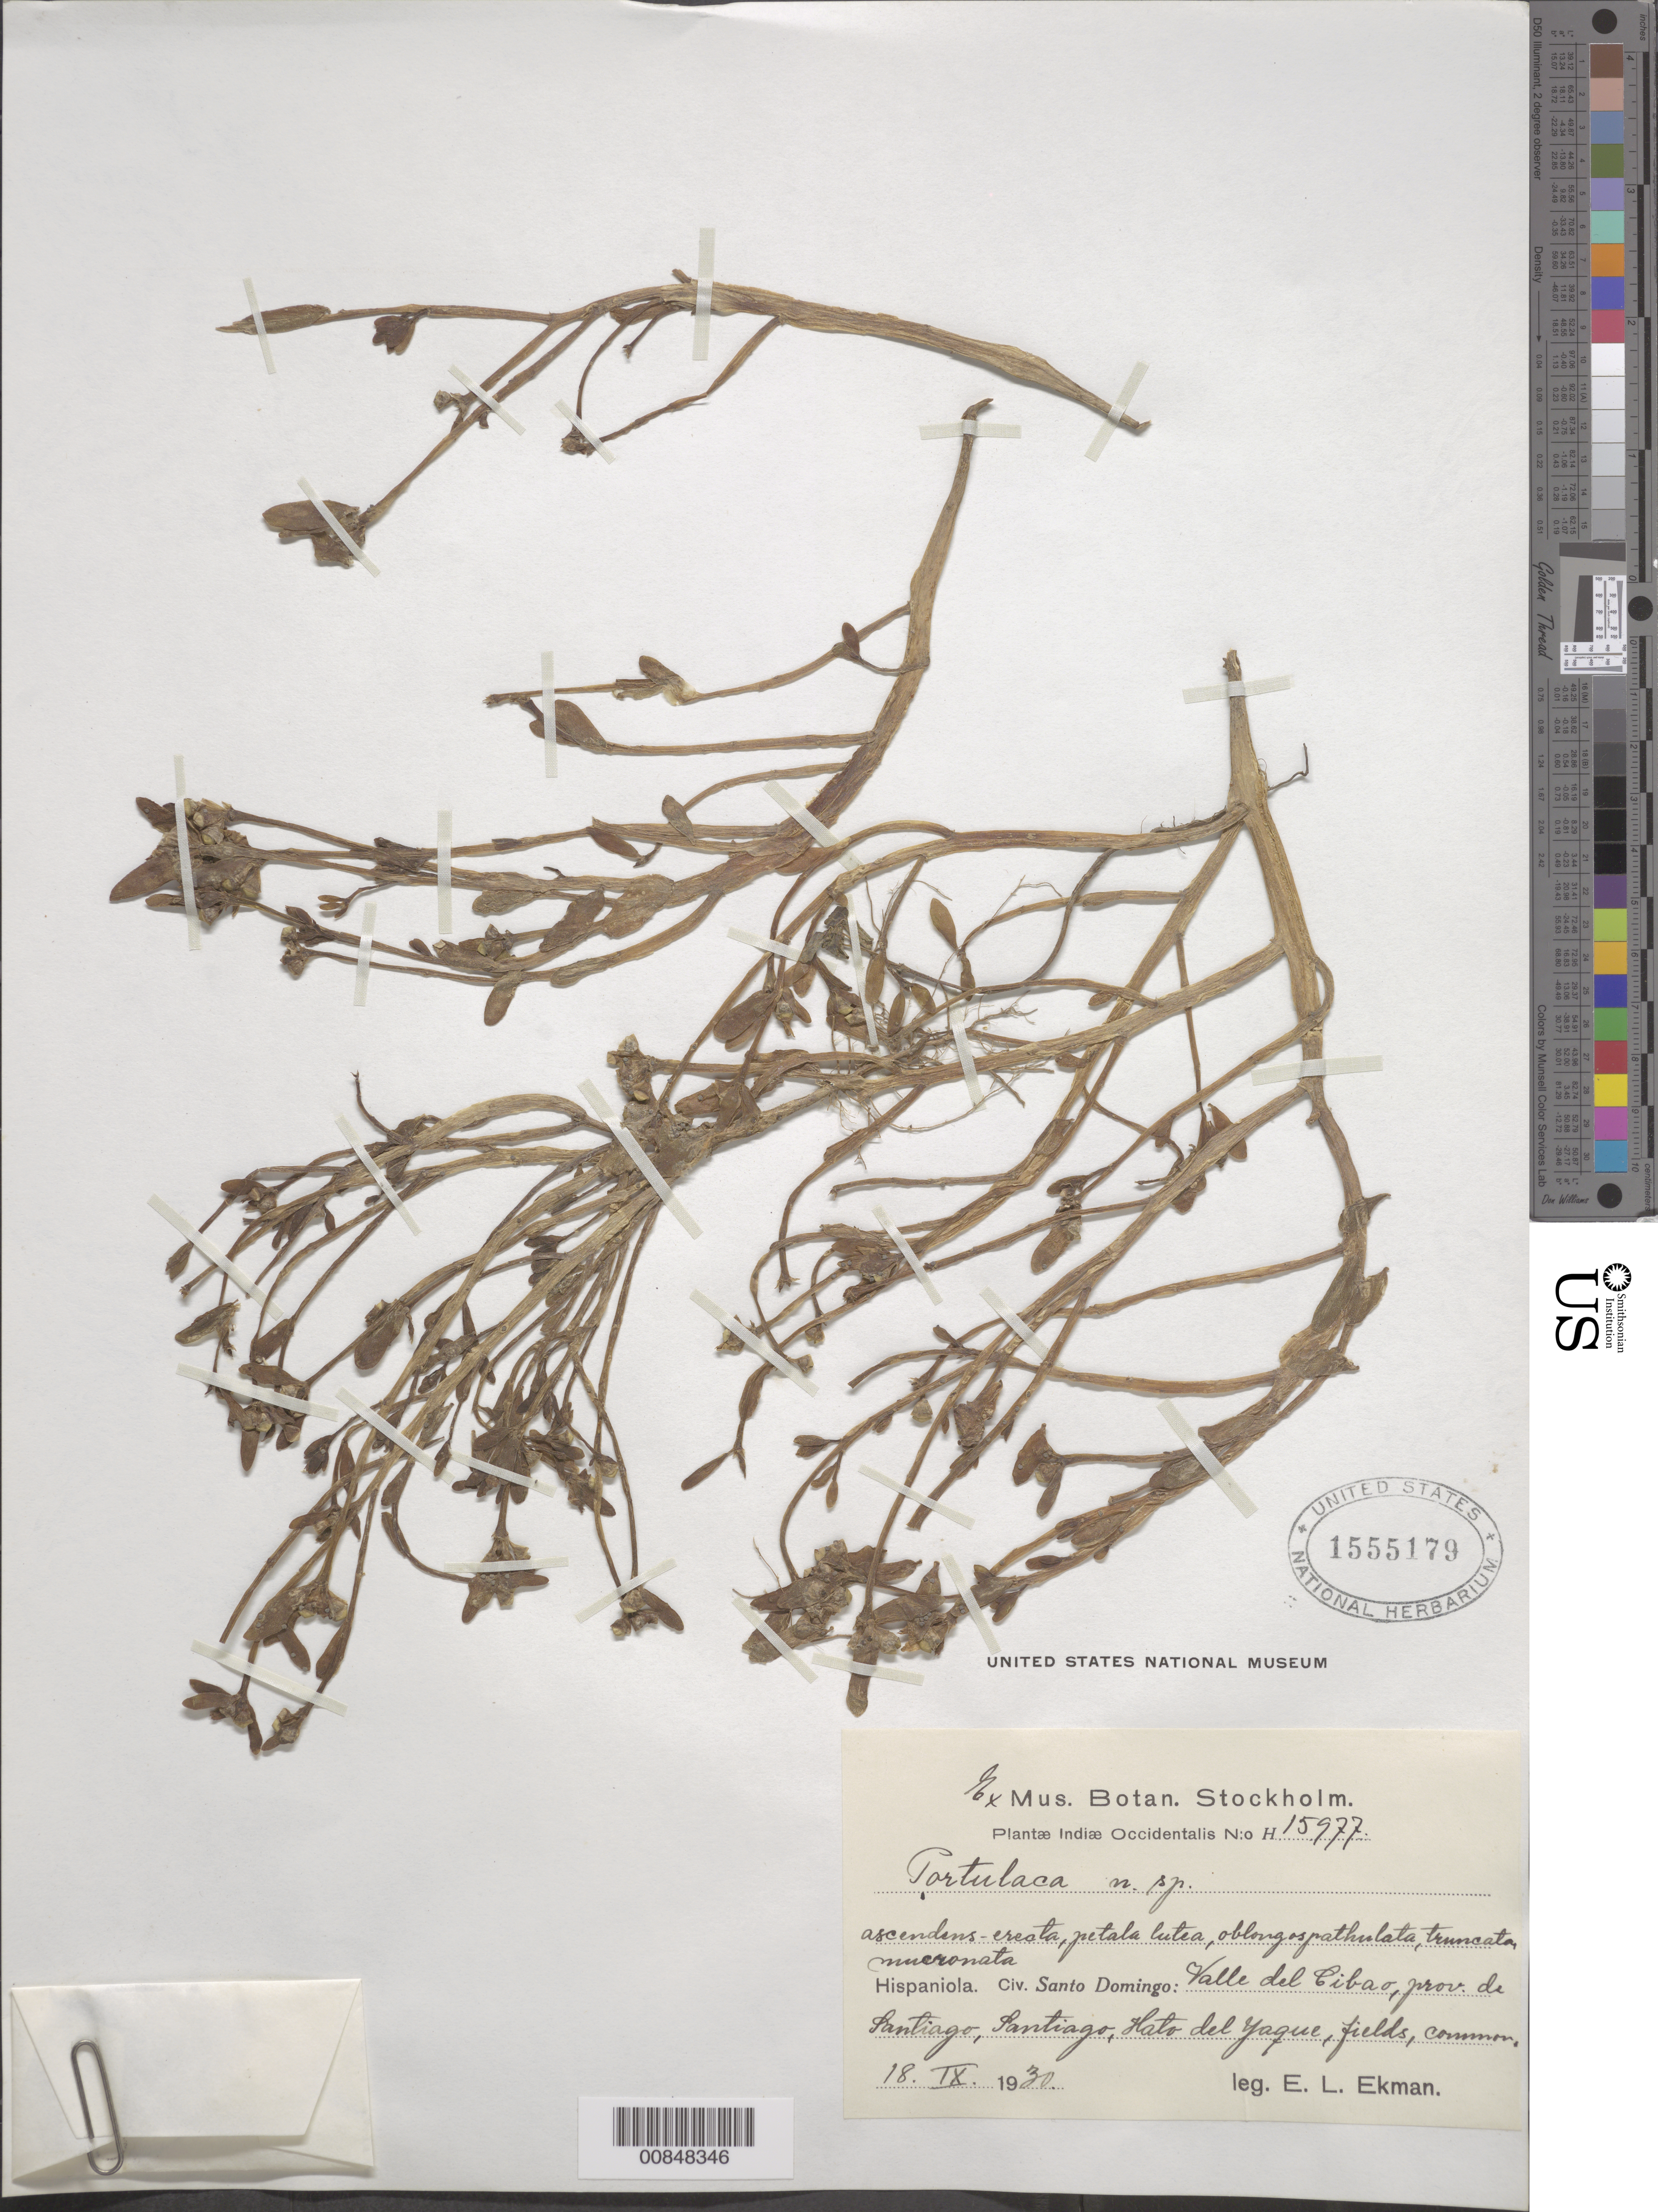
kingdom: Plantae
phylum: Tracheophyta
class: Magnoliopsida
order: Caryophyllales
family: Portulacaceae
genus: Portulaca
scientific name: Portulaca sp.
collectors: E. L. Ekman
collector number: H 15977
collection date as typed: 18 Sep 1930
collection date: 1930-09-18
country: Dominican Republic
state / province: Santiago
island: Hispaniola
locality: Valle del Cibao, Santiago, Hato del Yaque.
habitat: Fields.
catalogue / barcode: US 1555179